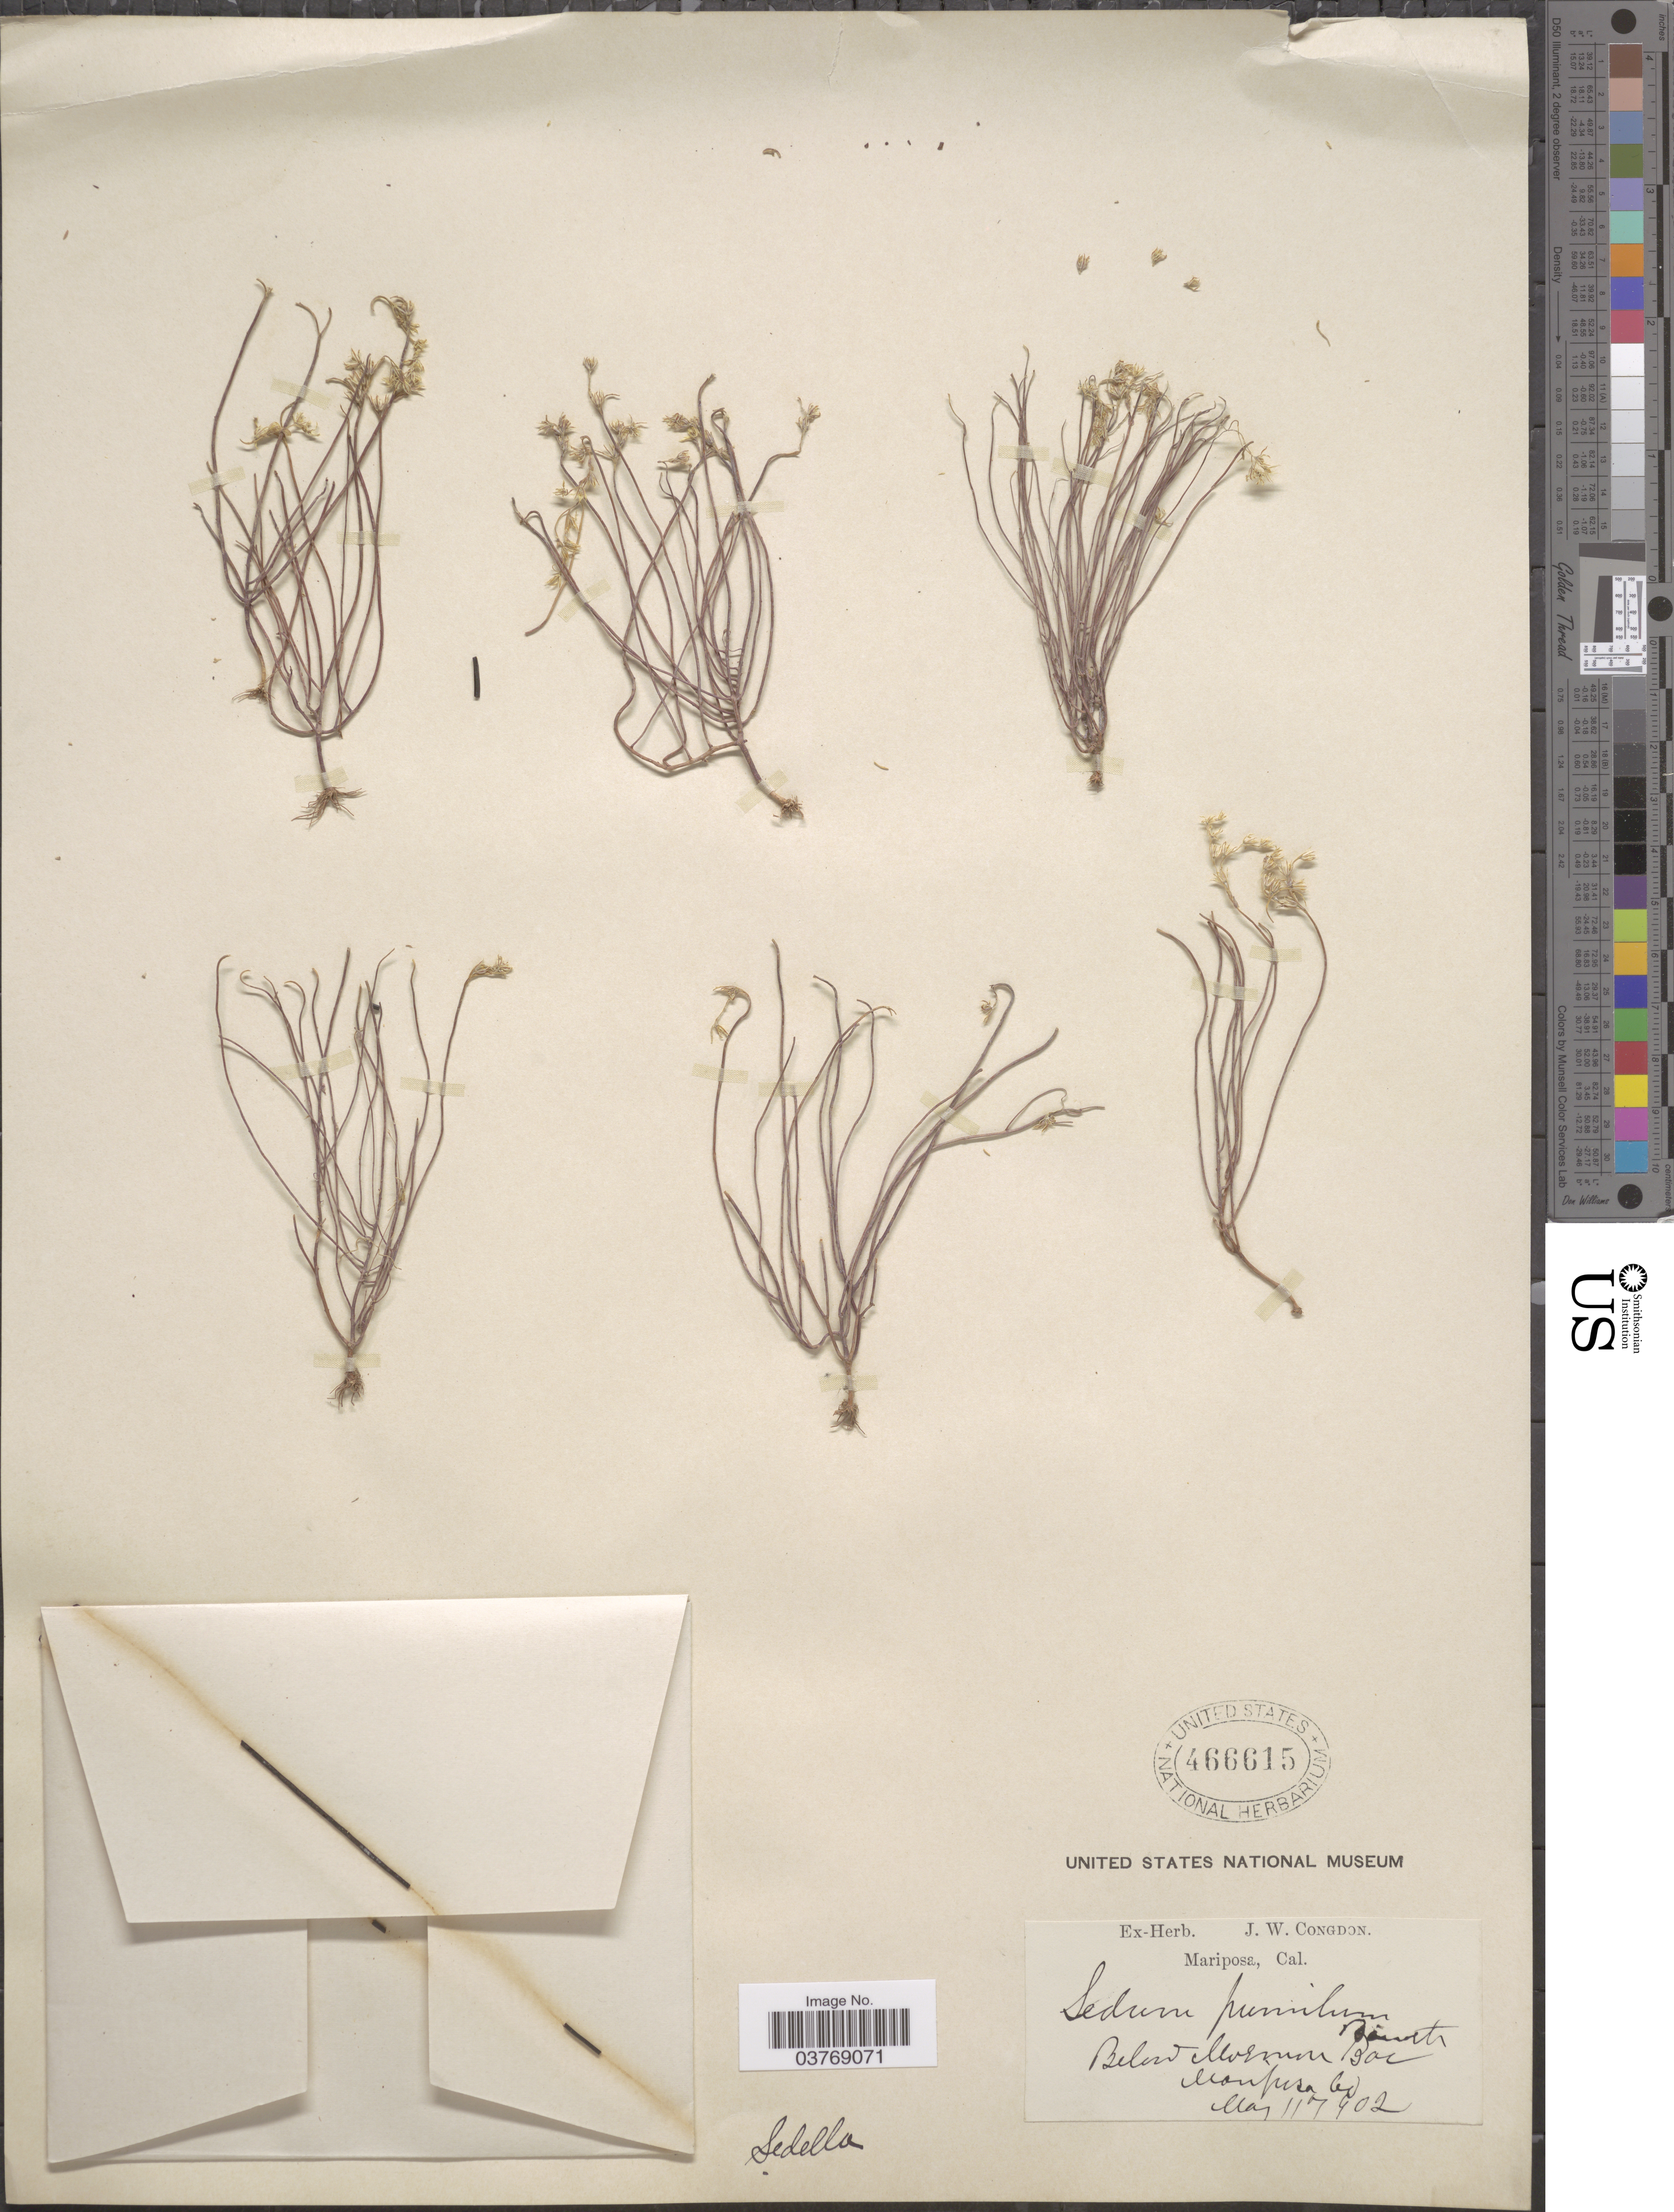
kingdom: Plantae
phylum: Tracheophyta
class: Magnoliopsida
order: Saxifragales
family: Crassulaceae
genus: Sedella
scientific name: Sedella pumila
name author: (Benth.) Britton & Rose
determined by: U.S. National Herbarium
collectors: ex herb. J. W. Congdon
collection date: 1902-05-11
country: United States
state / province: California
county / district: Mariposa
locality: Mariposa. Below Mormon Bar Mariposa Co.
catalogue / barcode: US 466615